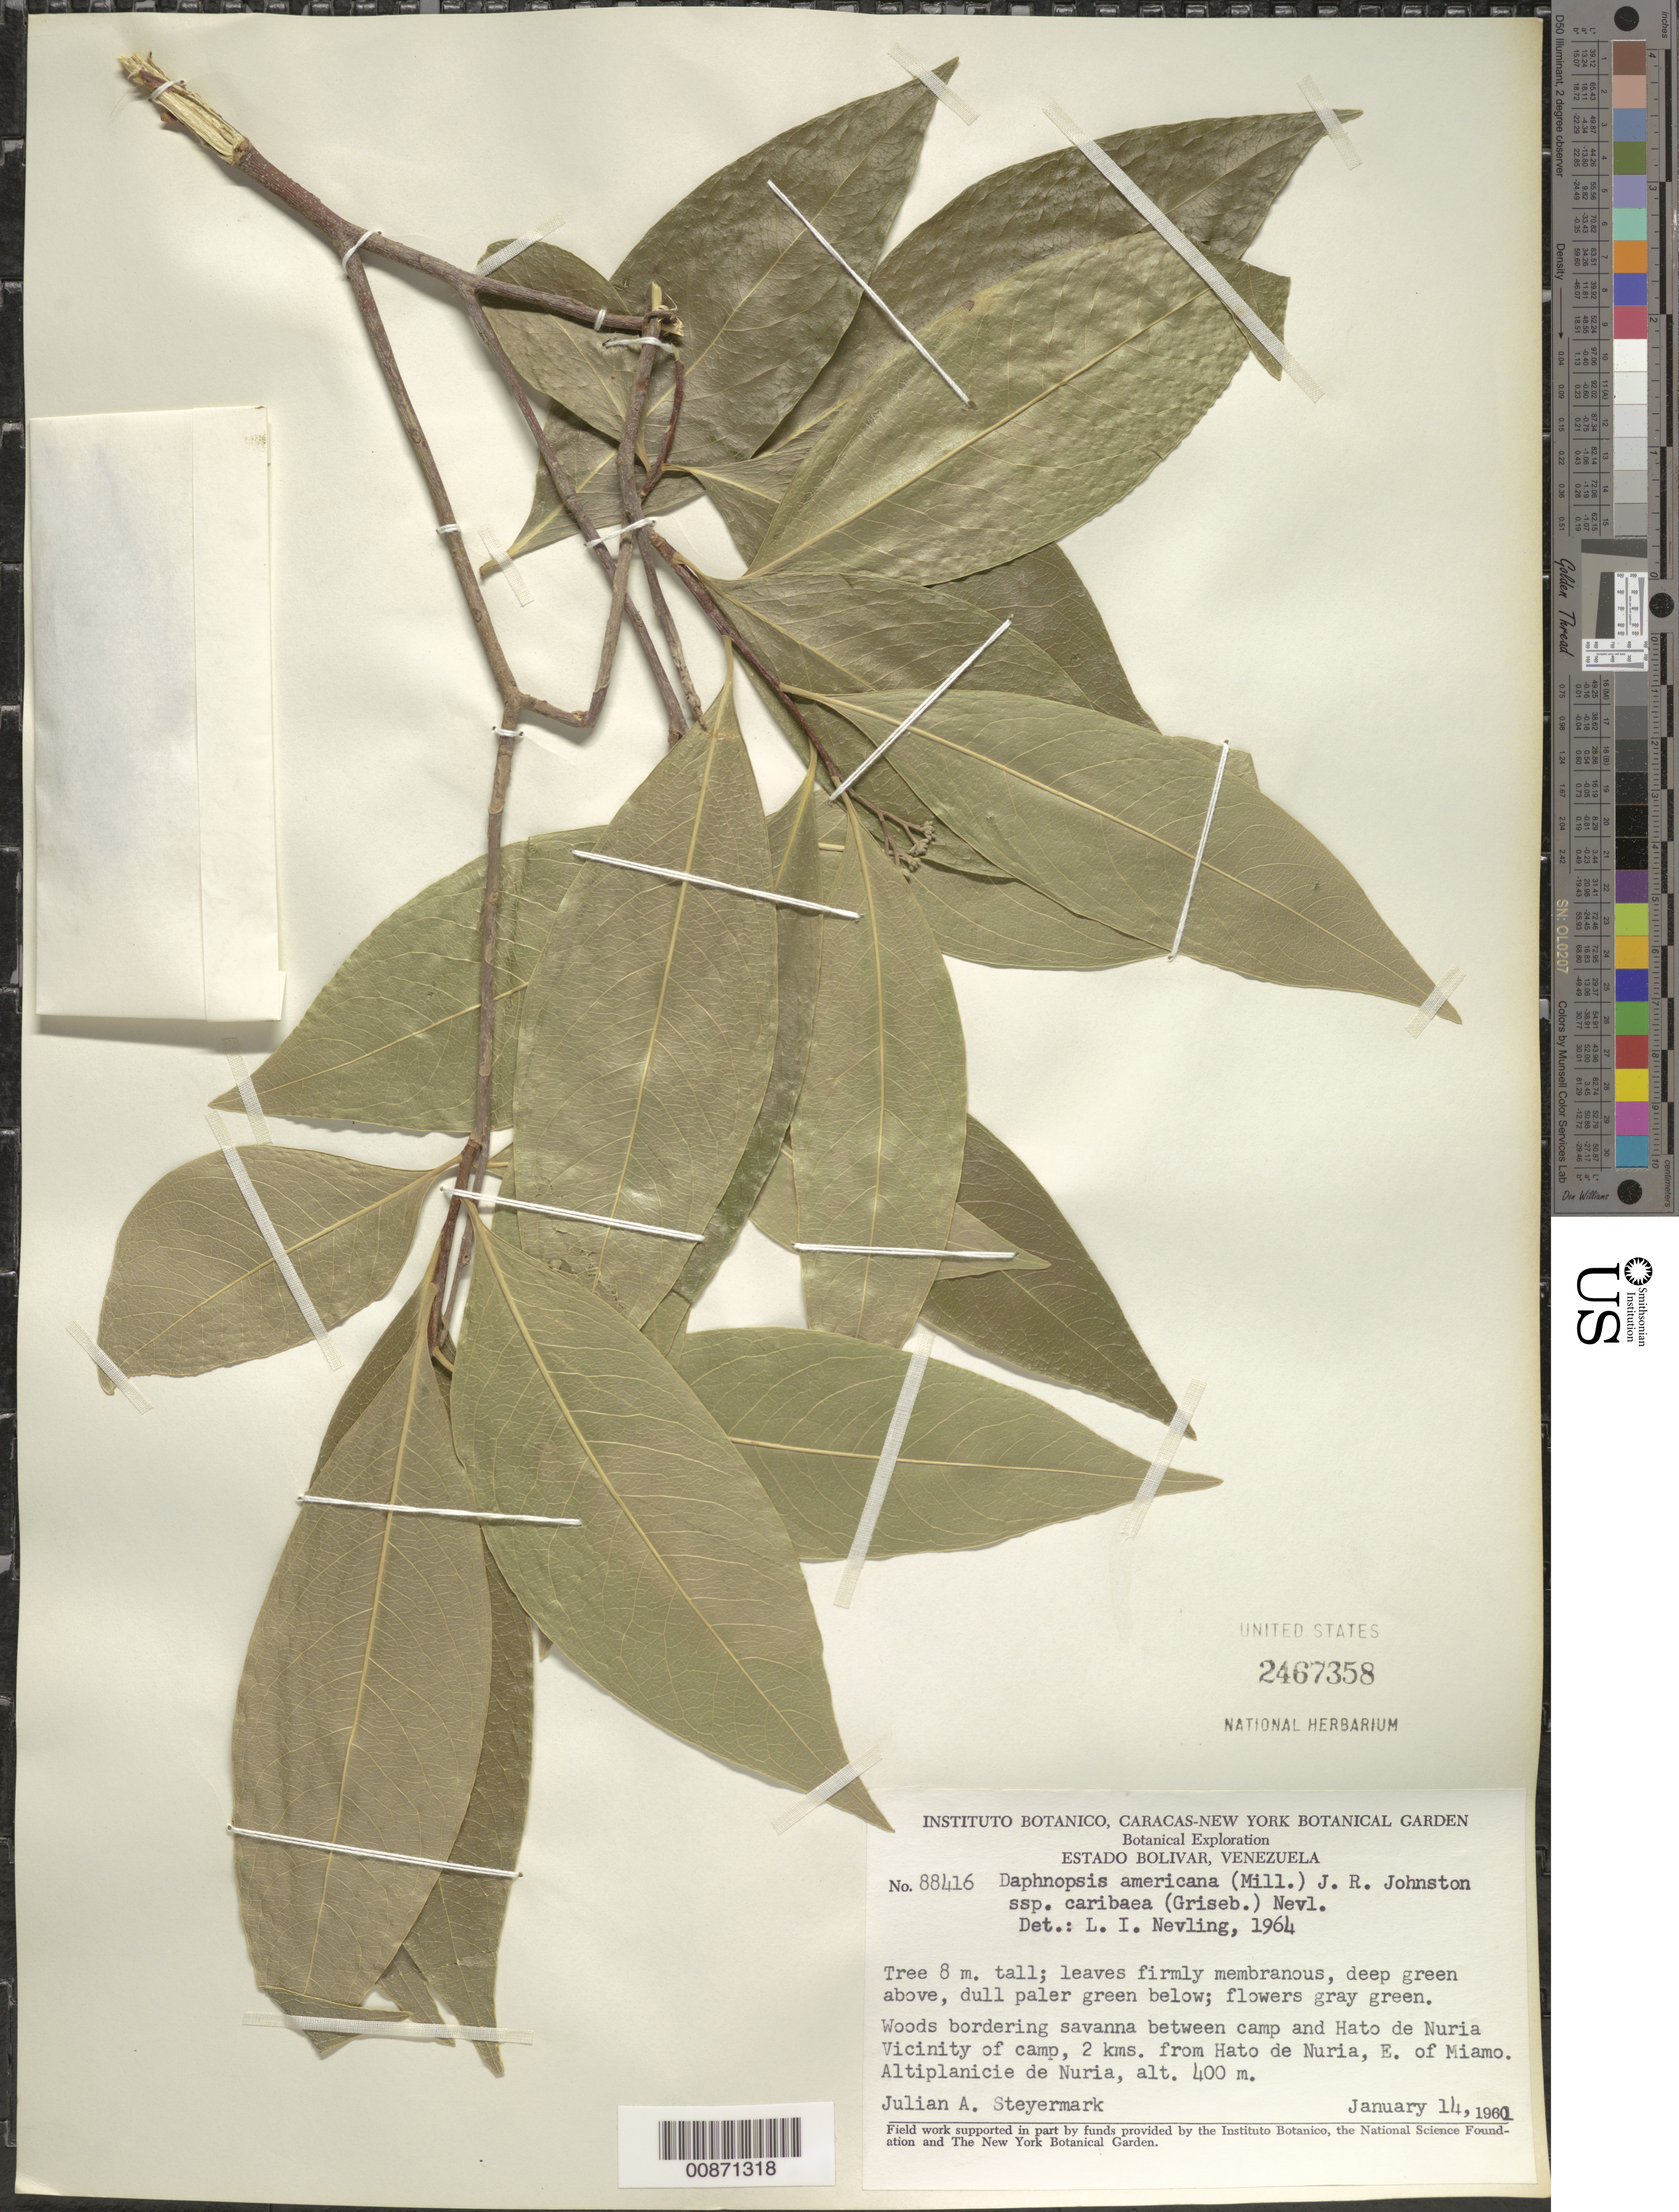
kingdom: Plantae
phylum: Tracheophyta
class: Magnoliopsida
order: Malvales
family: Thymelaeaceae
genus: Daphnopsis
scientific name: Daphnopsis americana subsp. caribaea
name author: (Griseb.) Nevling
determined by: Nevling, L. I., Jr.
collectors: J. Steyermark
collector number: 88416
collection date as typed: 14-Jan-61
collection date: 1961-01-14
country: Venezuela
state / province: Bolívar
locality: Hato de Nuria, 2 km from; E of Miamo, Altiplanicie de Nuria; vic of camp, between camp and Hato de Nuria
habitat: Woods bordering savanna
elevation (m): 400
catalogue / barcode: US 2467358